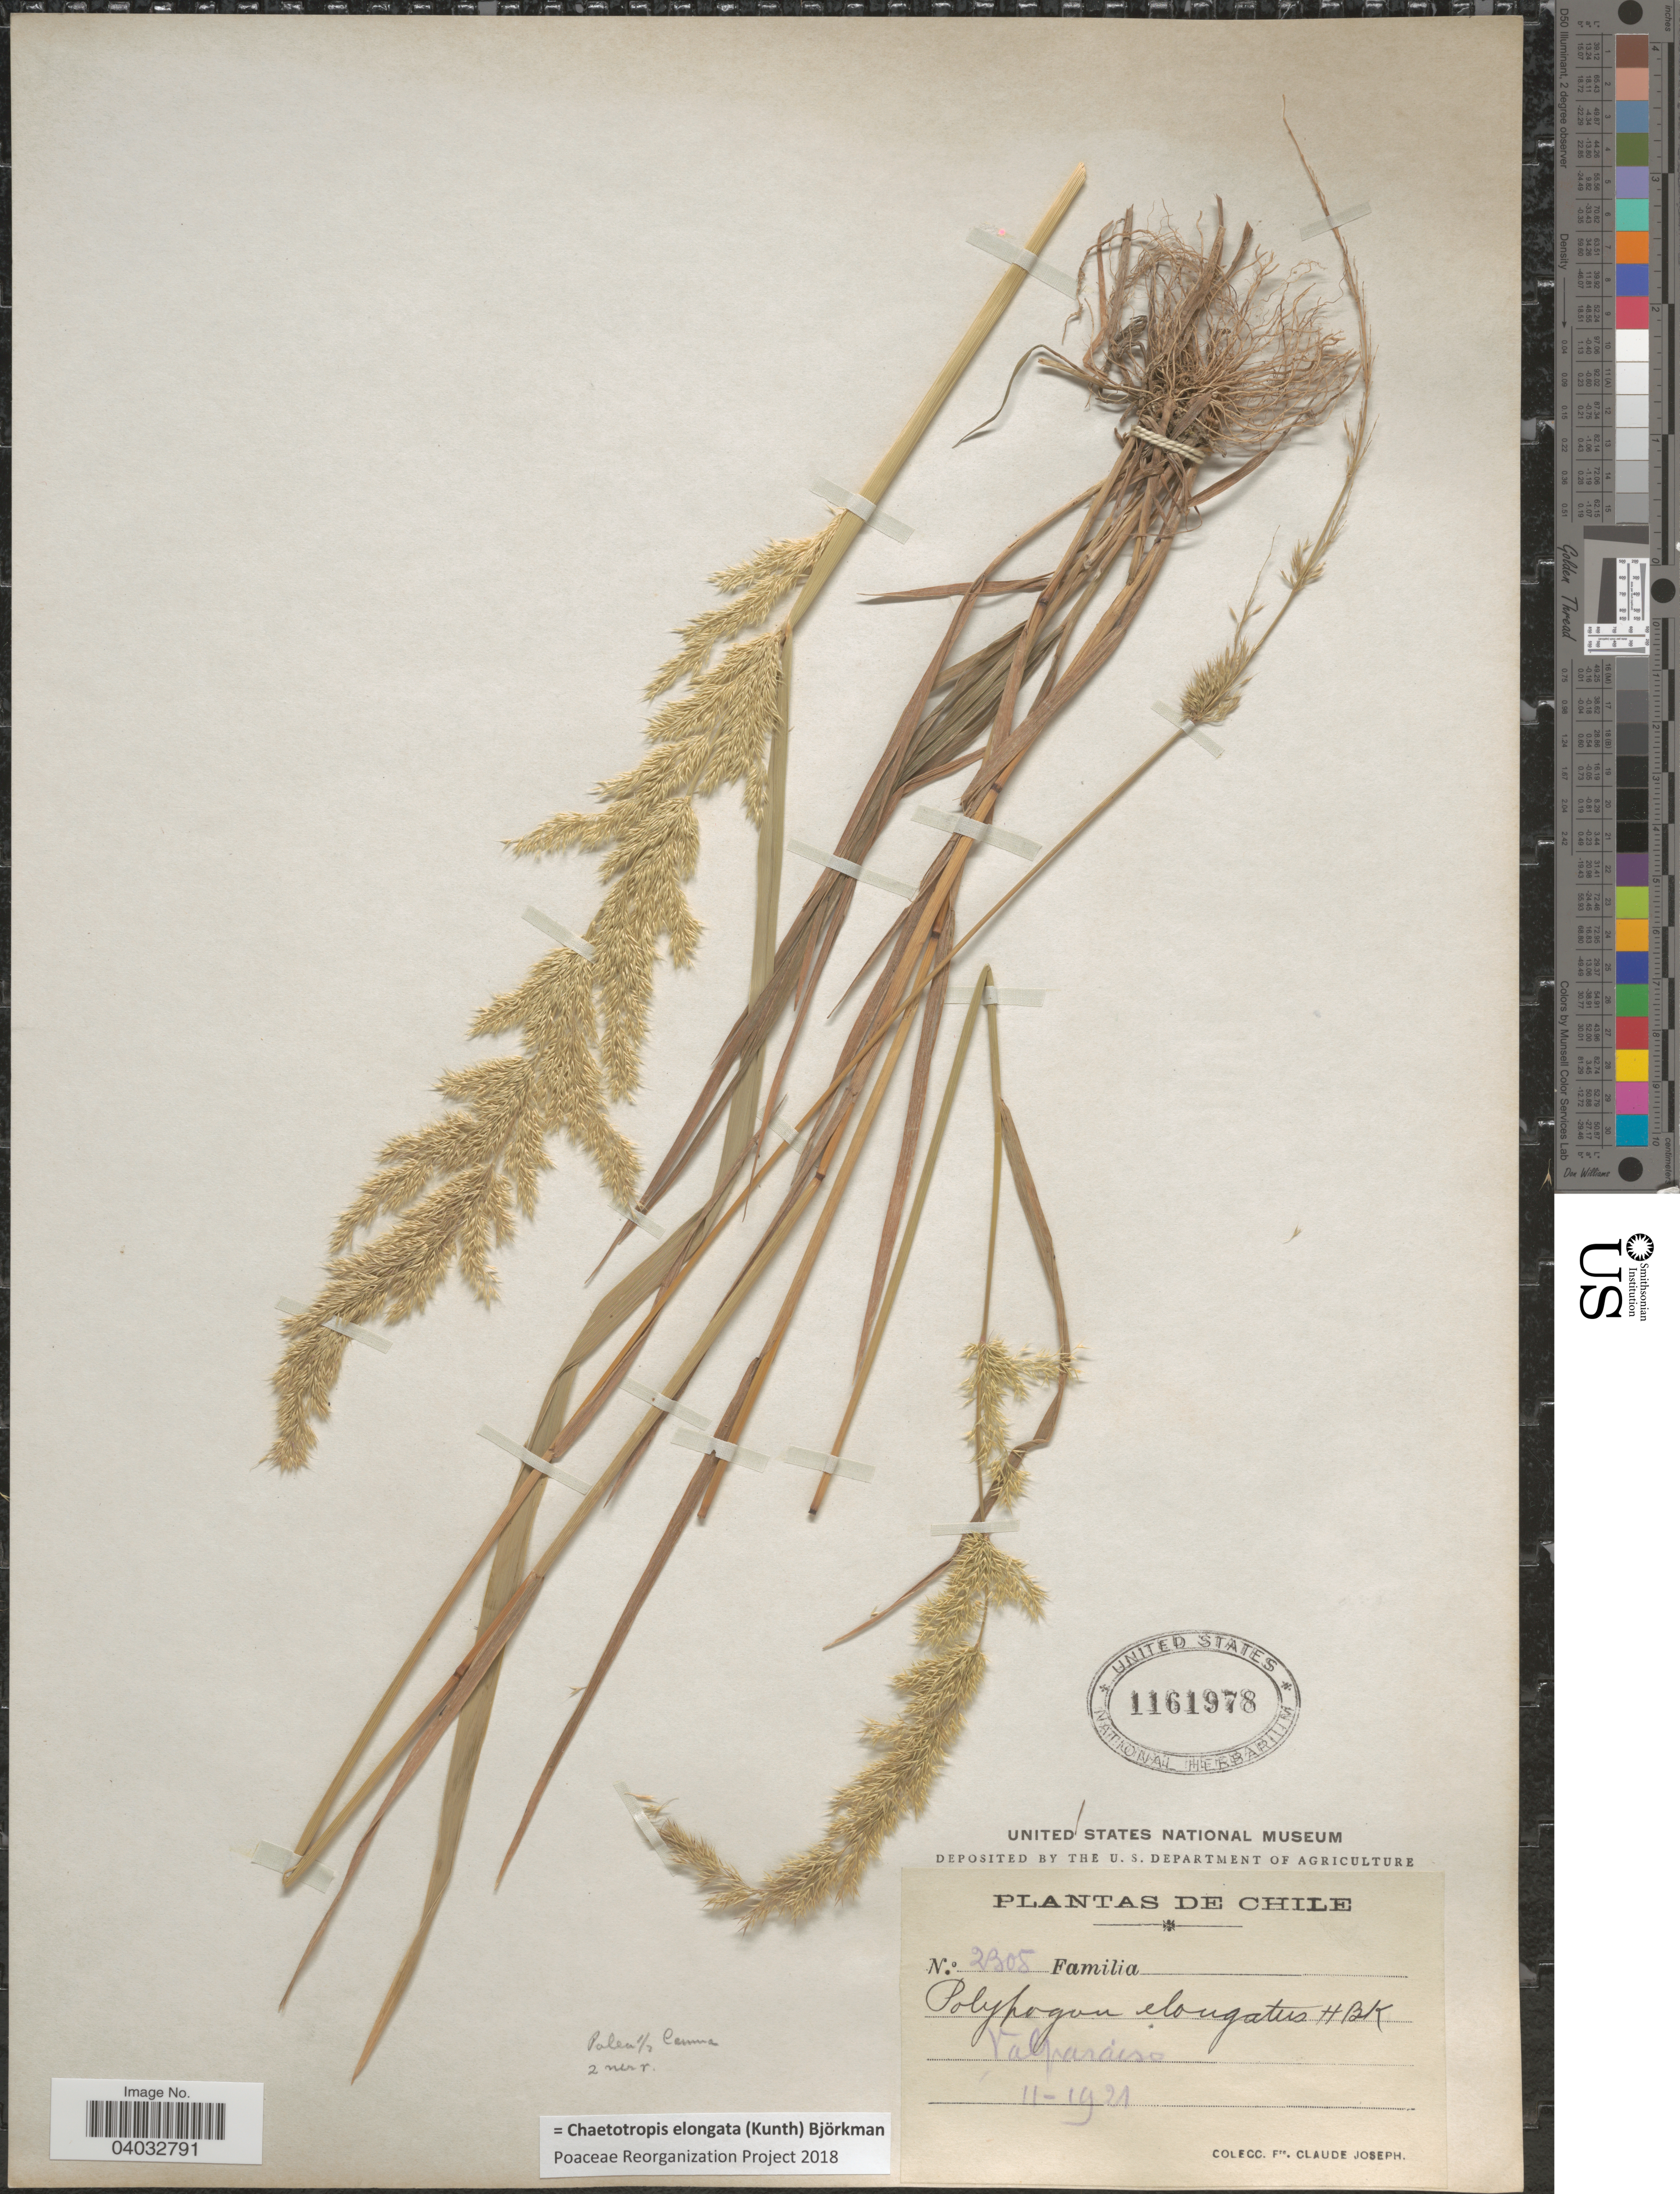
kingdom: Plantae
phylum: Tracheophyta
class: Liliopsida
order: Poales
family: Poaceae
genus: Chaetotropis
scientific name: Chaetotropis elongata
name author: (Kunth) Björkman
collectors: Bro. Claude-Joseph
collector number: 2305*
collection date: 1921-11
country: Chile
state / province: Valparaíso (V)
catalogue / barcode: US 1161978